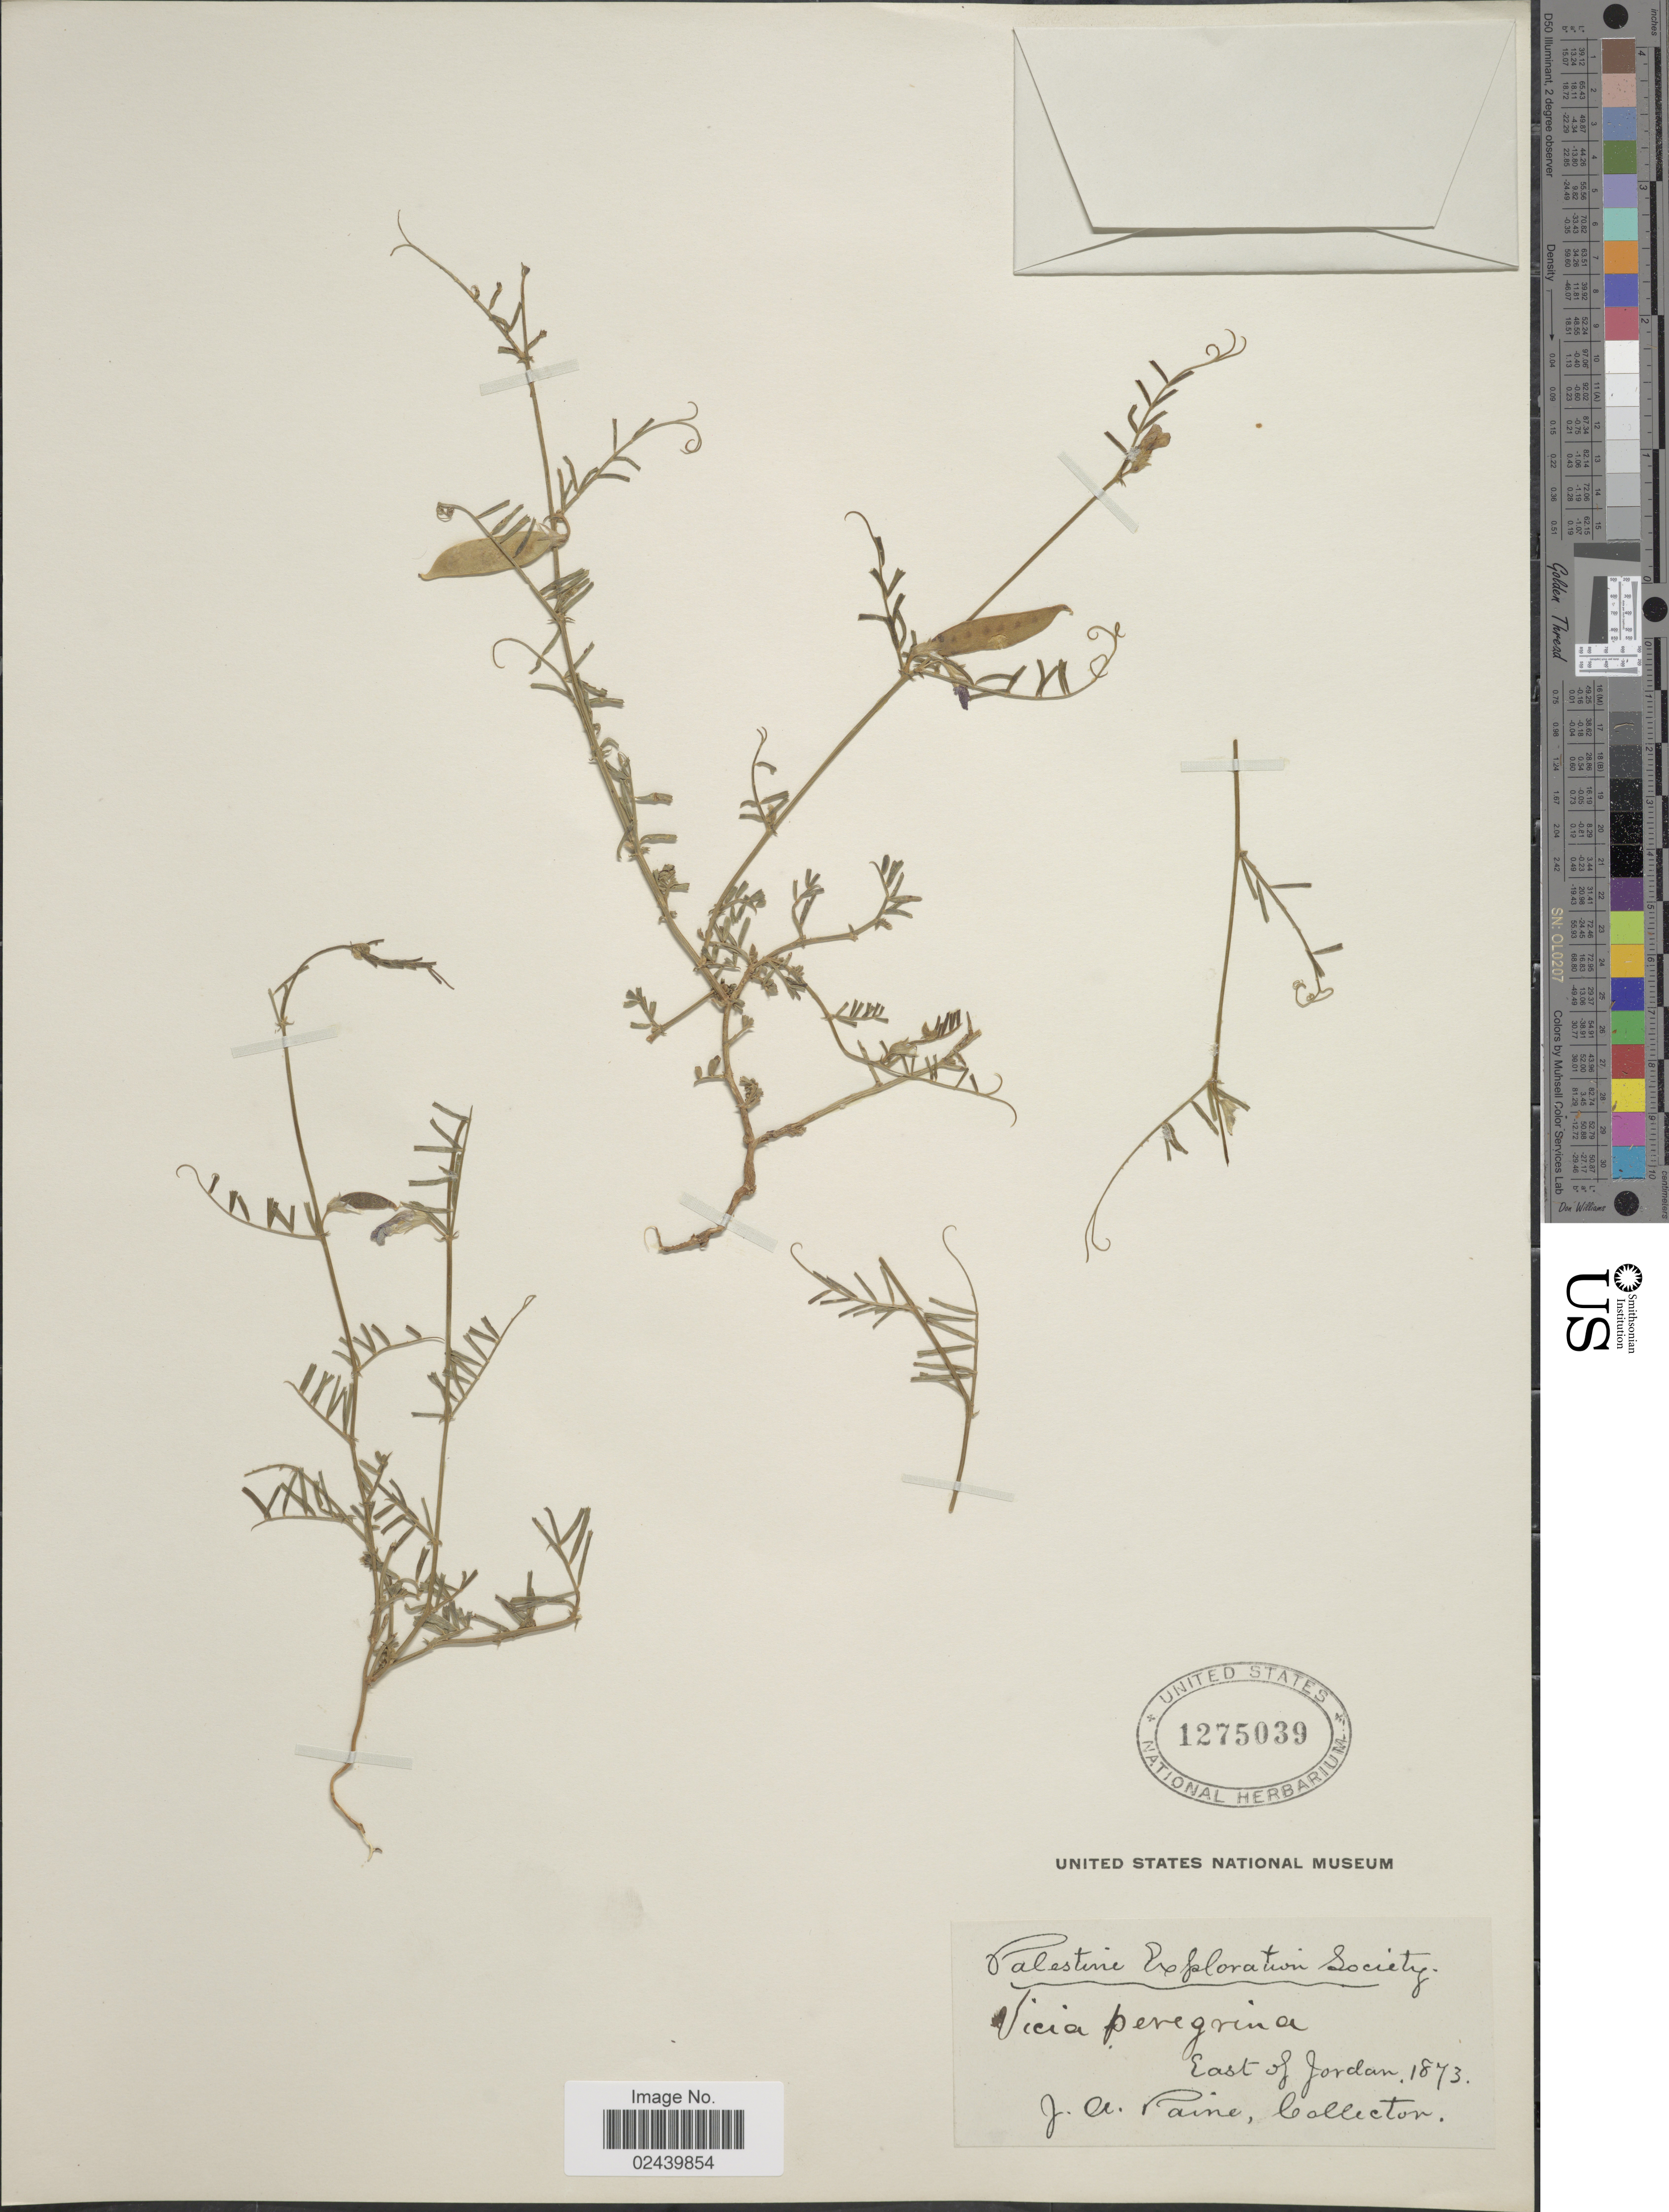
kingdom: Plantae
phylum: Tracheophyta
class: Magnoliopsida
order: Fabales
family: Fabaceae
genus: Vicia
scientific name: Vicia peregrina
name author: L.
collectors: J. A. Paine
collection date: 1873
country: Israel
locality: East of Jordan. Palestine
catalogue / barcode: US 1275039